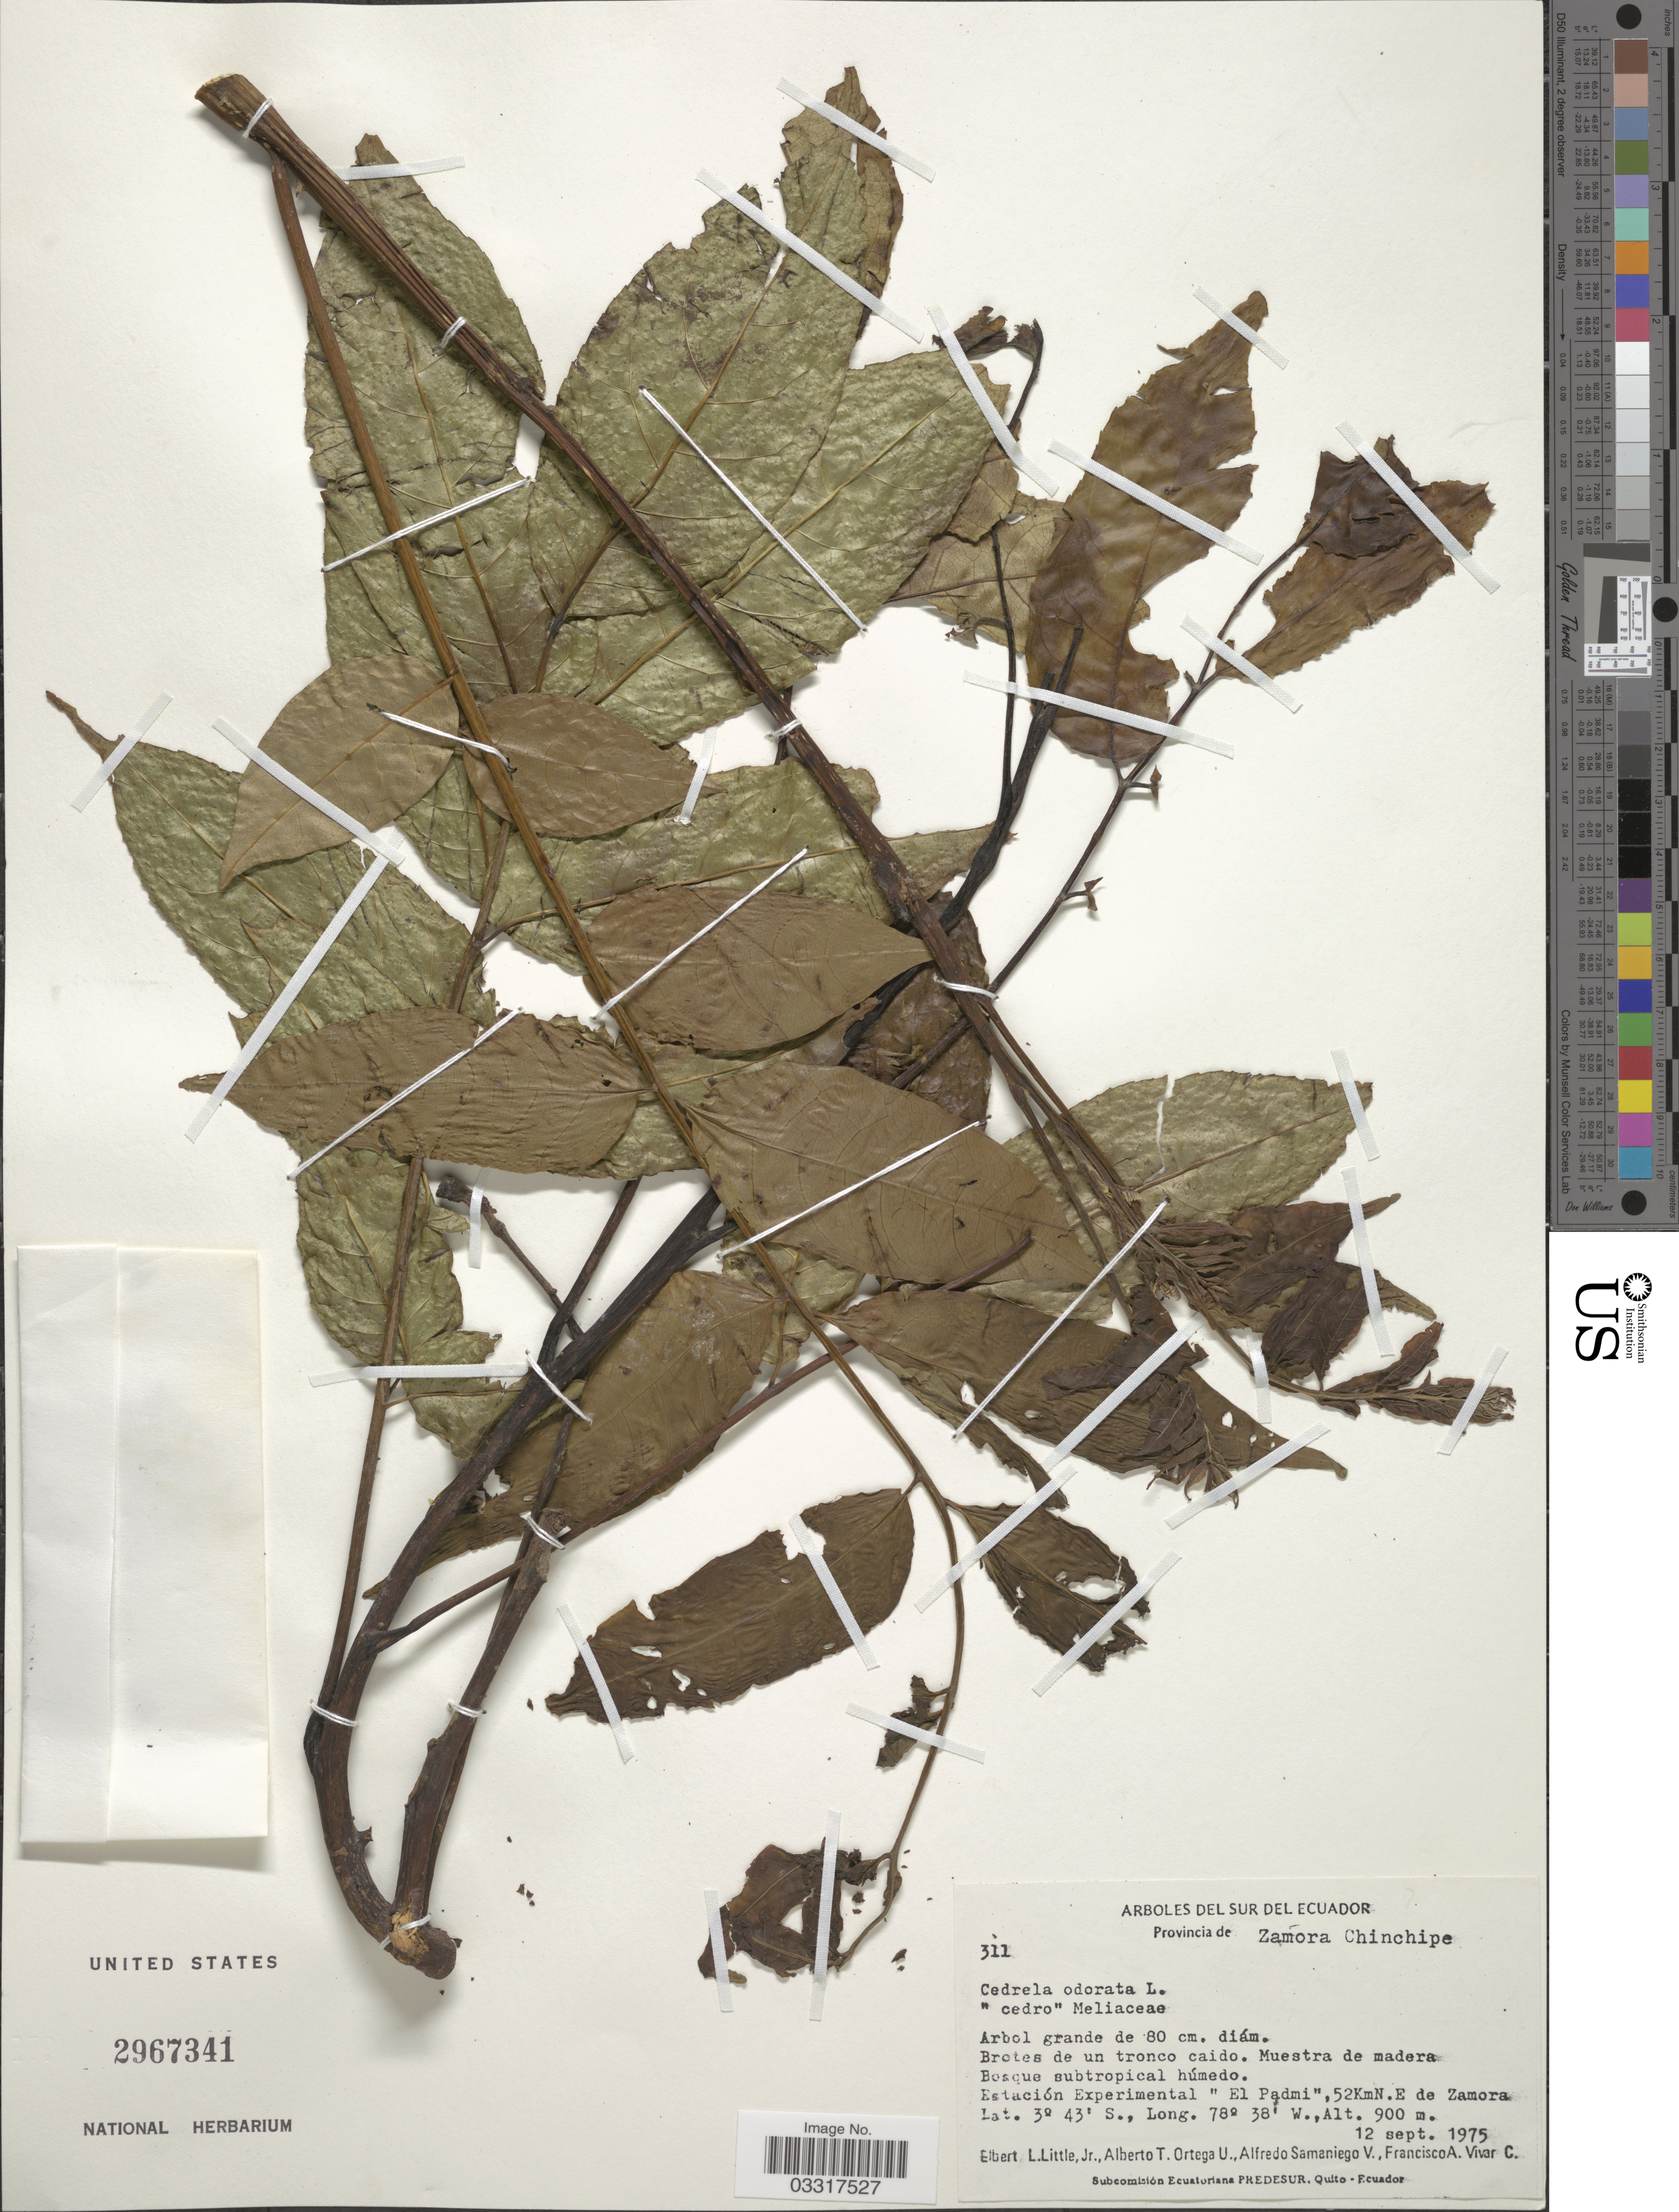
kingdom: Plantae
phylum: Tracheophyta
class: Magnoliopsida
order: Sapindales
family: Meliaceae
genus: Cedrela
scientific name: Cedrela odorata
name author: L.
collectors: E. L. Little, A. T. Ortega U., A. V. Samaniego & F. A. Vivar C.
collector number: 311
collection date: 1975-09-12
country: Ecuador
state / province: Zamora-Chinchipe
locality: Sur del Ecuador. Bosque subtropical húmedo. Estacíon Experimental "El Padmi", 52Km N.E de Zamora.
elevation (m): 900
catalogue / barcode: US 2967341